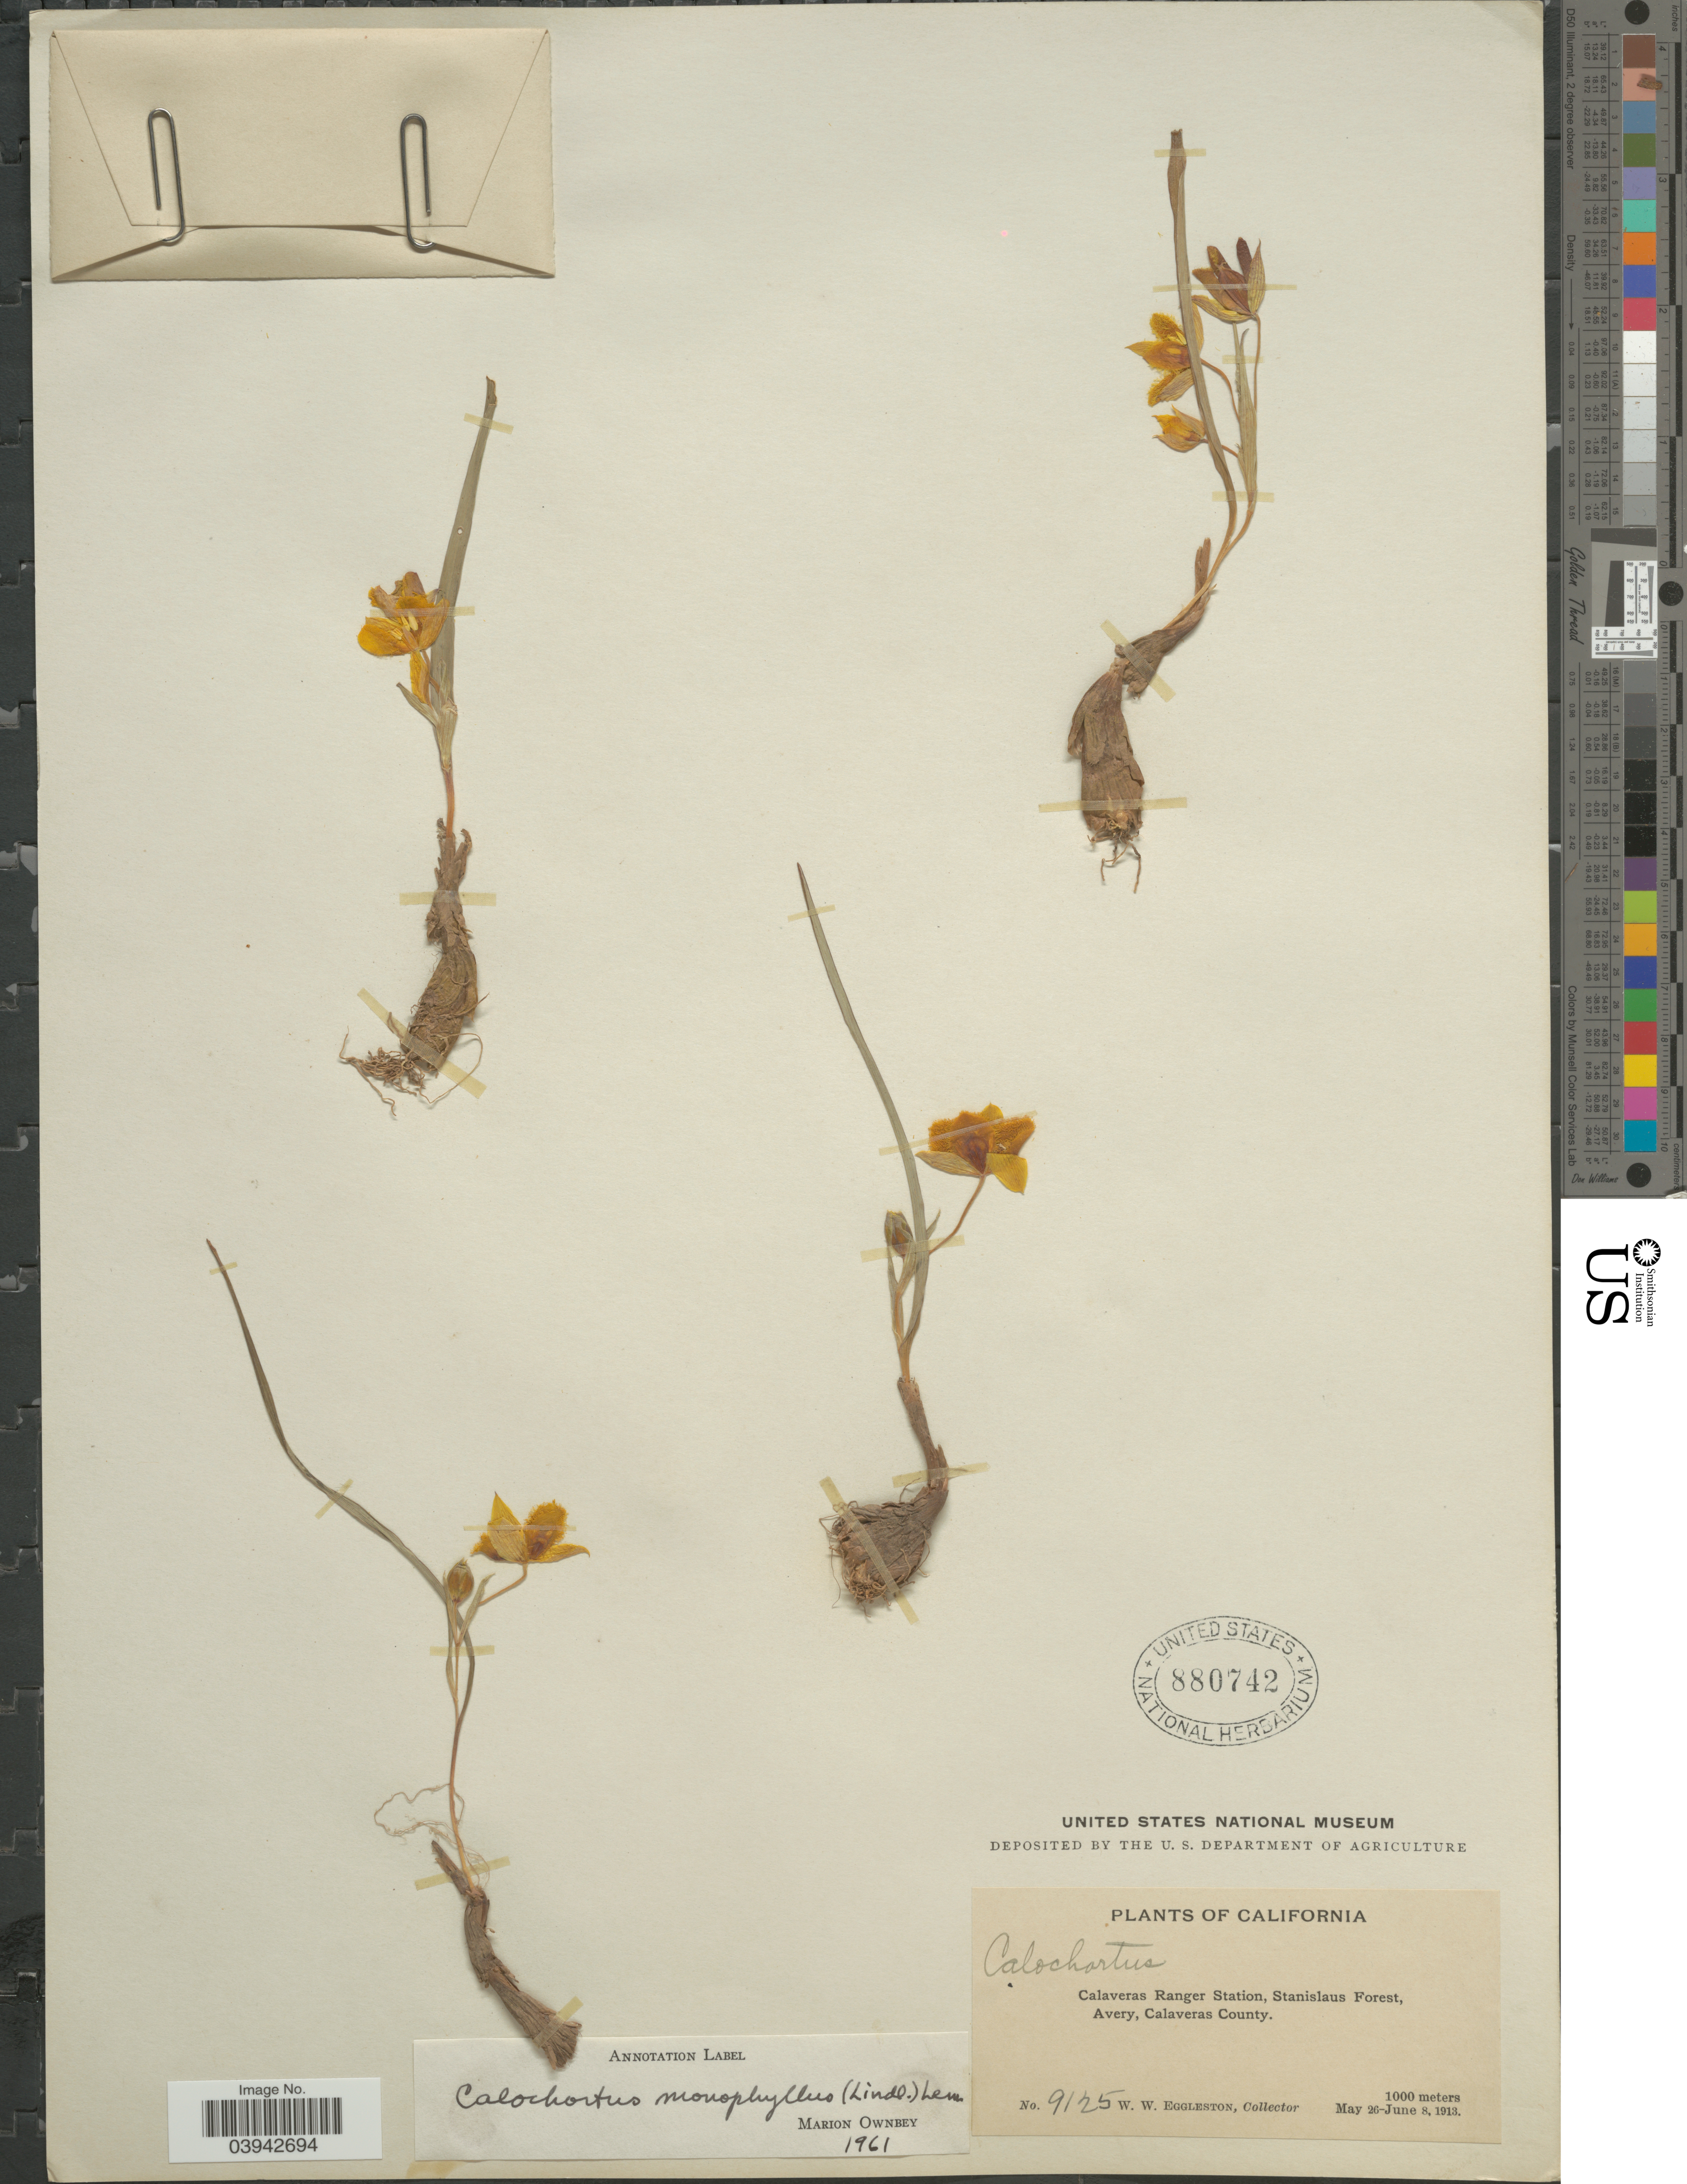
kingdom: Plantae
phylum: Tracheophyta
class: Liliopsida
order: Liliales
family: Liliaceae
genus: Calochortus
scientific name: Calochortus monophyllus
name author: (Lindl.) Lem.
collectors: W. W. Eggleston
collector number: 9125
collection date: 1913-05-26/1913-06-08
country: United States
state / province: California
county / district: Calaveras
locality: Calaveras Ranger Station, Stanislaus Forest, Avery, Calaveras County.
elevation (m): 1000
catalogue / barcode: US 880742